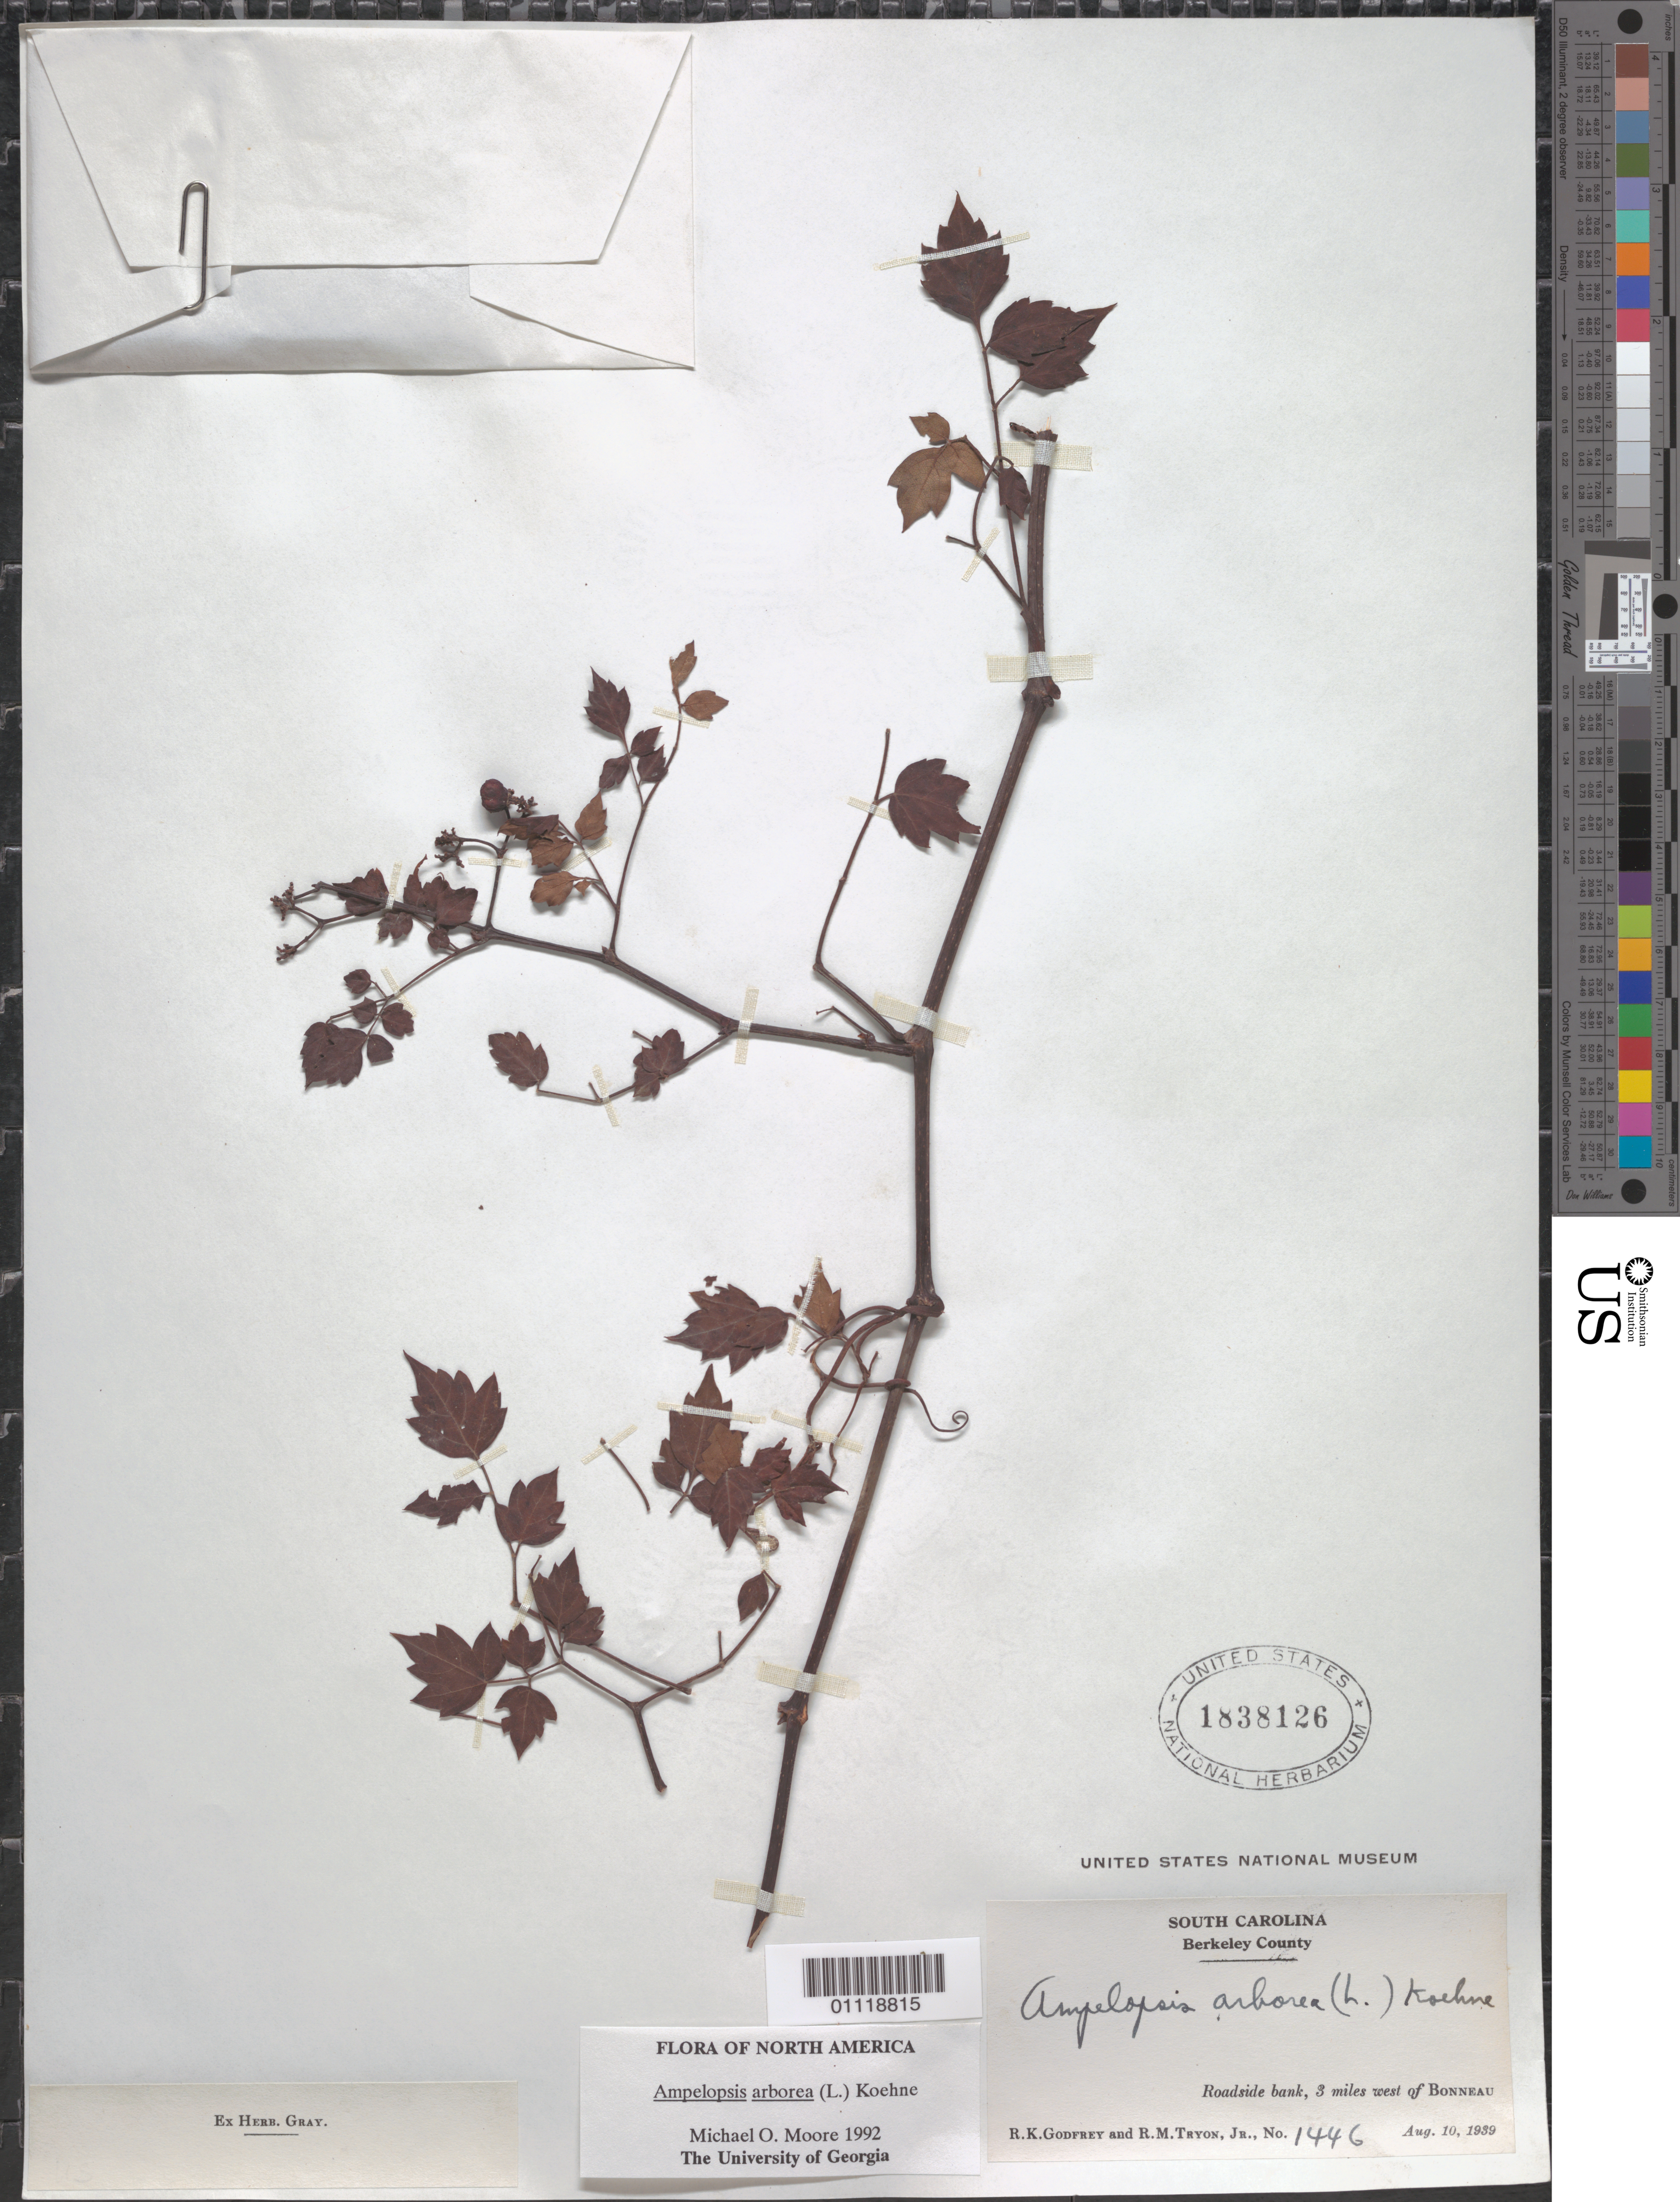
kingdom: Plantae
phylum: Tracheophyta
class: Magnoliopsida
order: Vitales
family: Vitaceae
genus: Ampelopsis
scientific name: Ampelopsis arborea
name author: (L.) Koehne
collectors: R. K. Godfrey & R. M. Tryon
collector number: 1446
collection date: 1939-08-10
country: United States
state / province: South Carolina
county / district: Berkeley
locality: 3 mi W of Bonneau.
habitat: Roadside bank.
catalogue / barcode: US 1838126